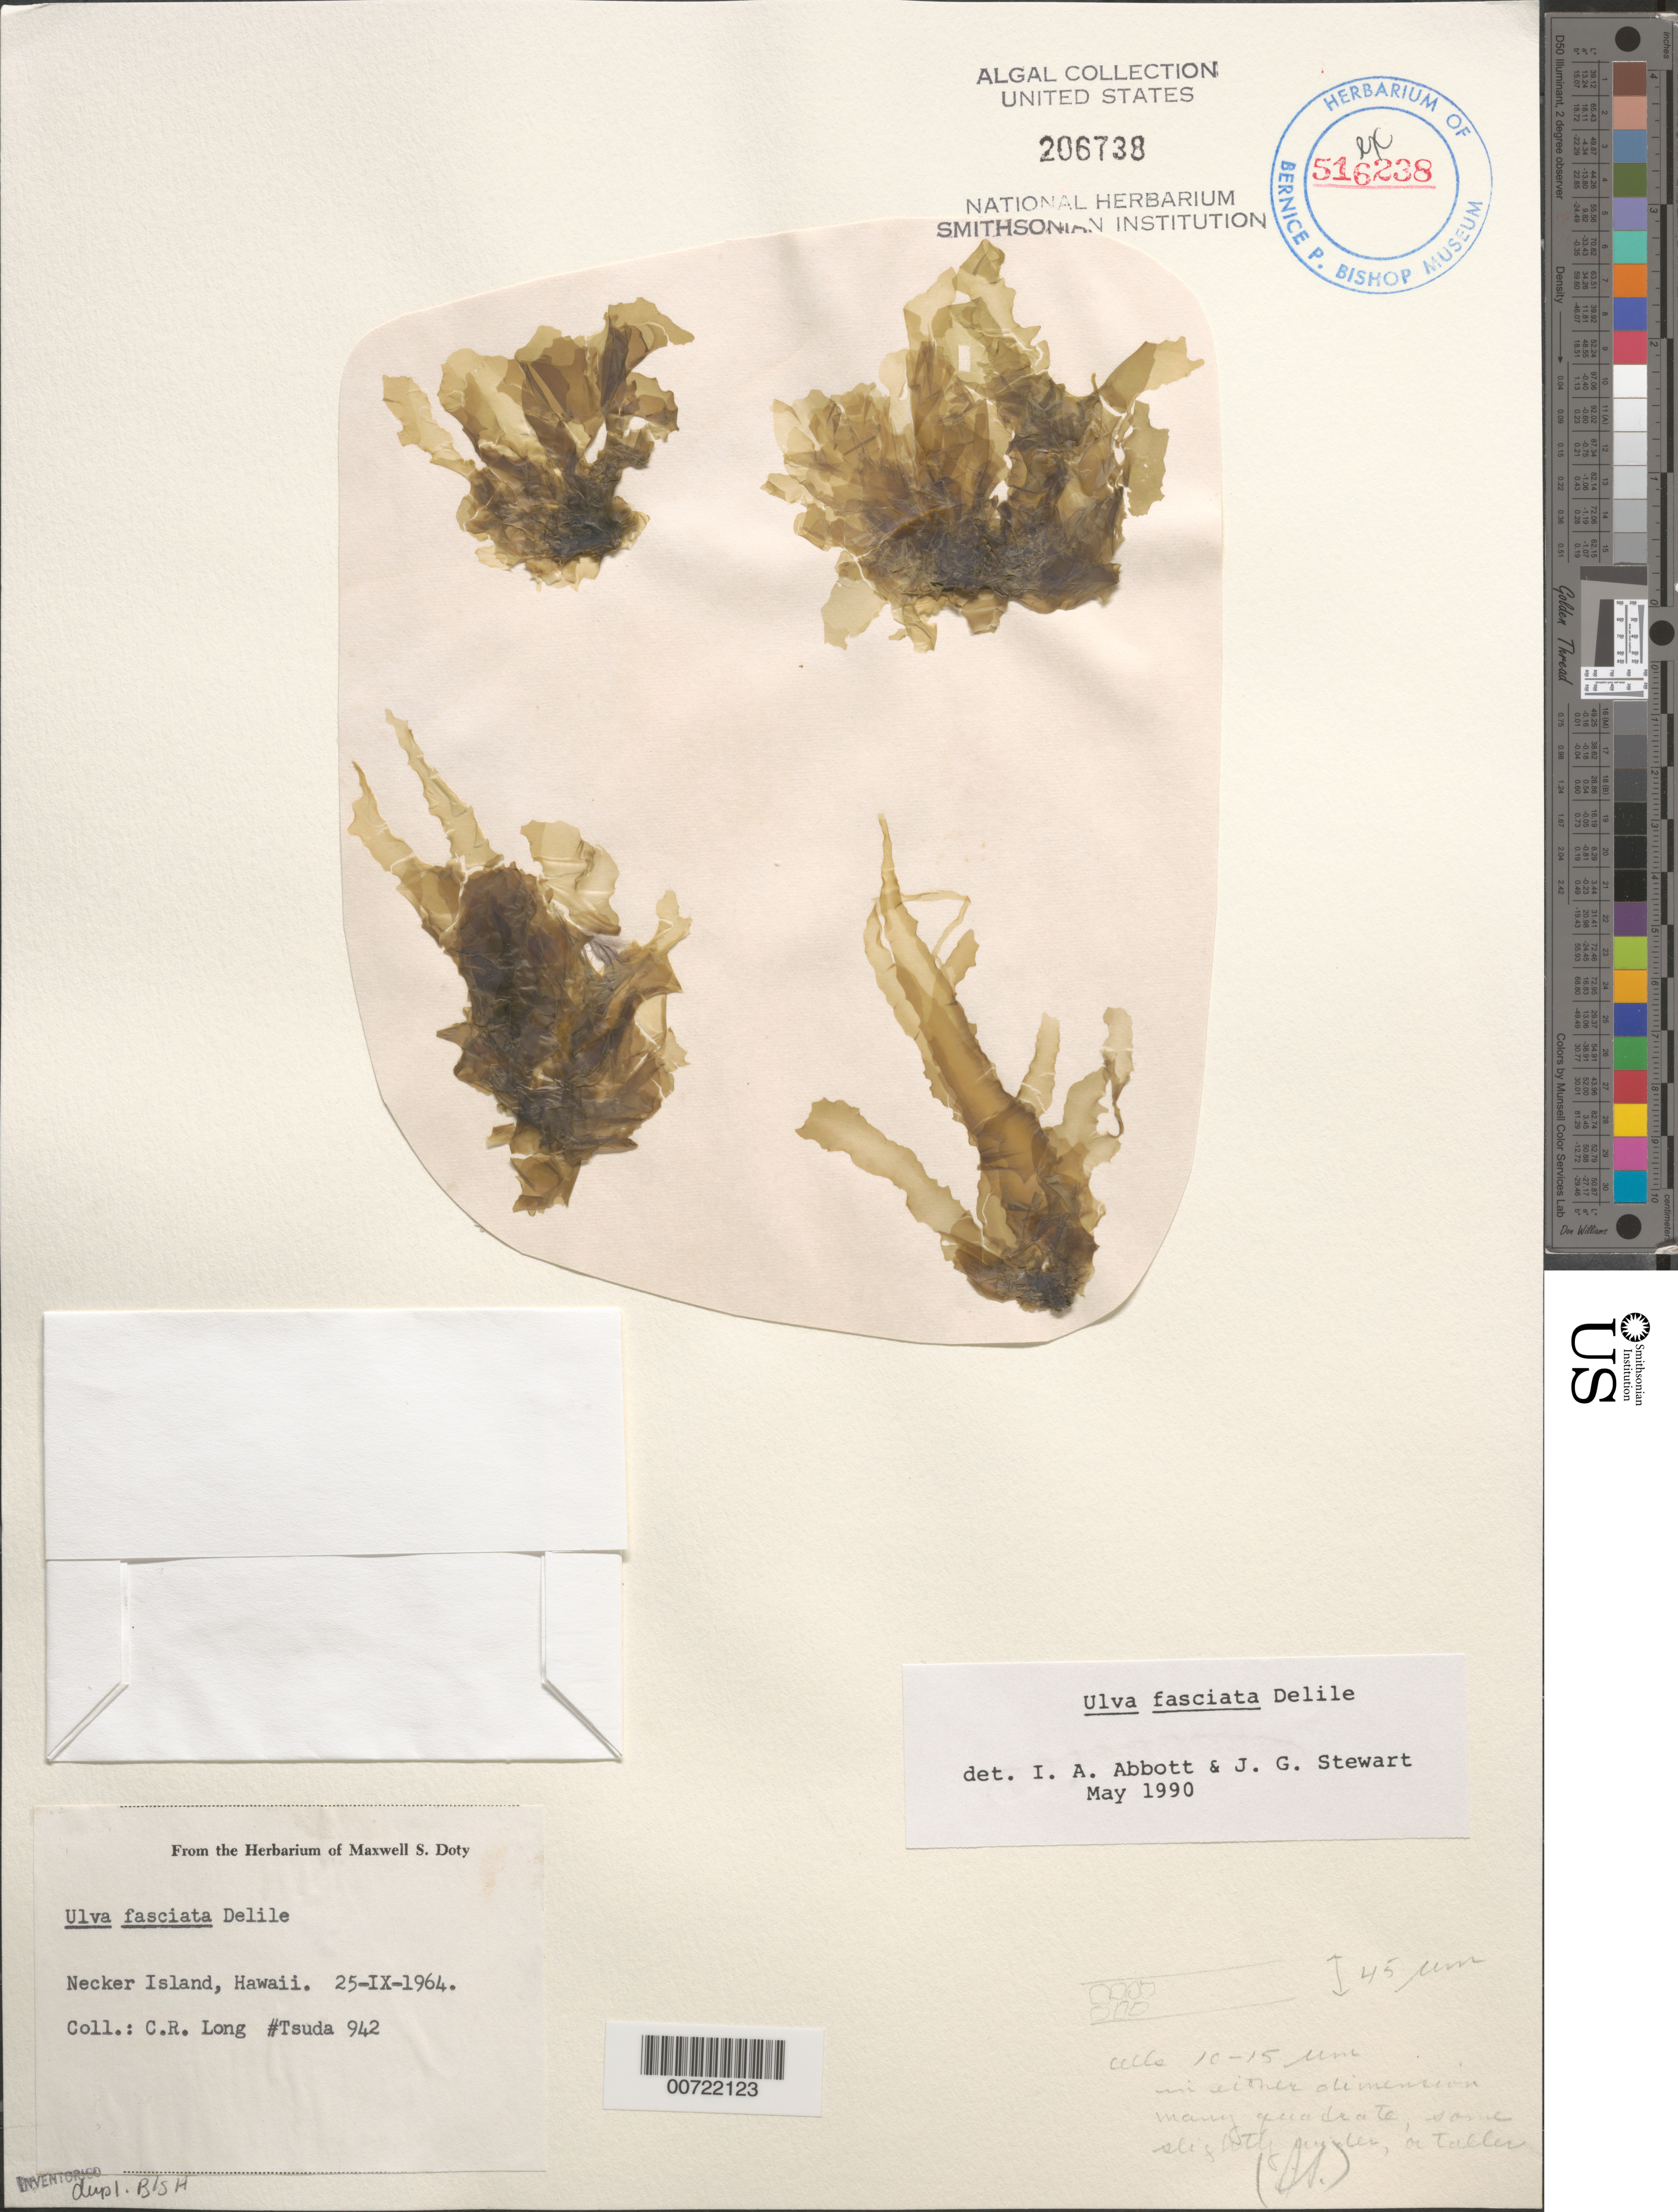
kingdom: Plantae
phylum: Chlorophyta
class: Ulvophyceae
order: Ulvales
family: Ulvaceae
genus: Ulva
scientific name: Ulva lactuca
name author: L.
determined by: Algae name updating Project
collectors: C. R. Long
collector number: RT 942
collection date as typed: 25 Sep 1964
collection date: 1964-09-25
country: United States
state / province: Hawaii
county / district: Honolulu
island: Necker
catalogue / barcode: US 206738